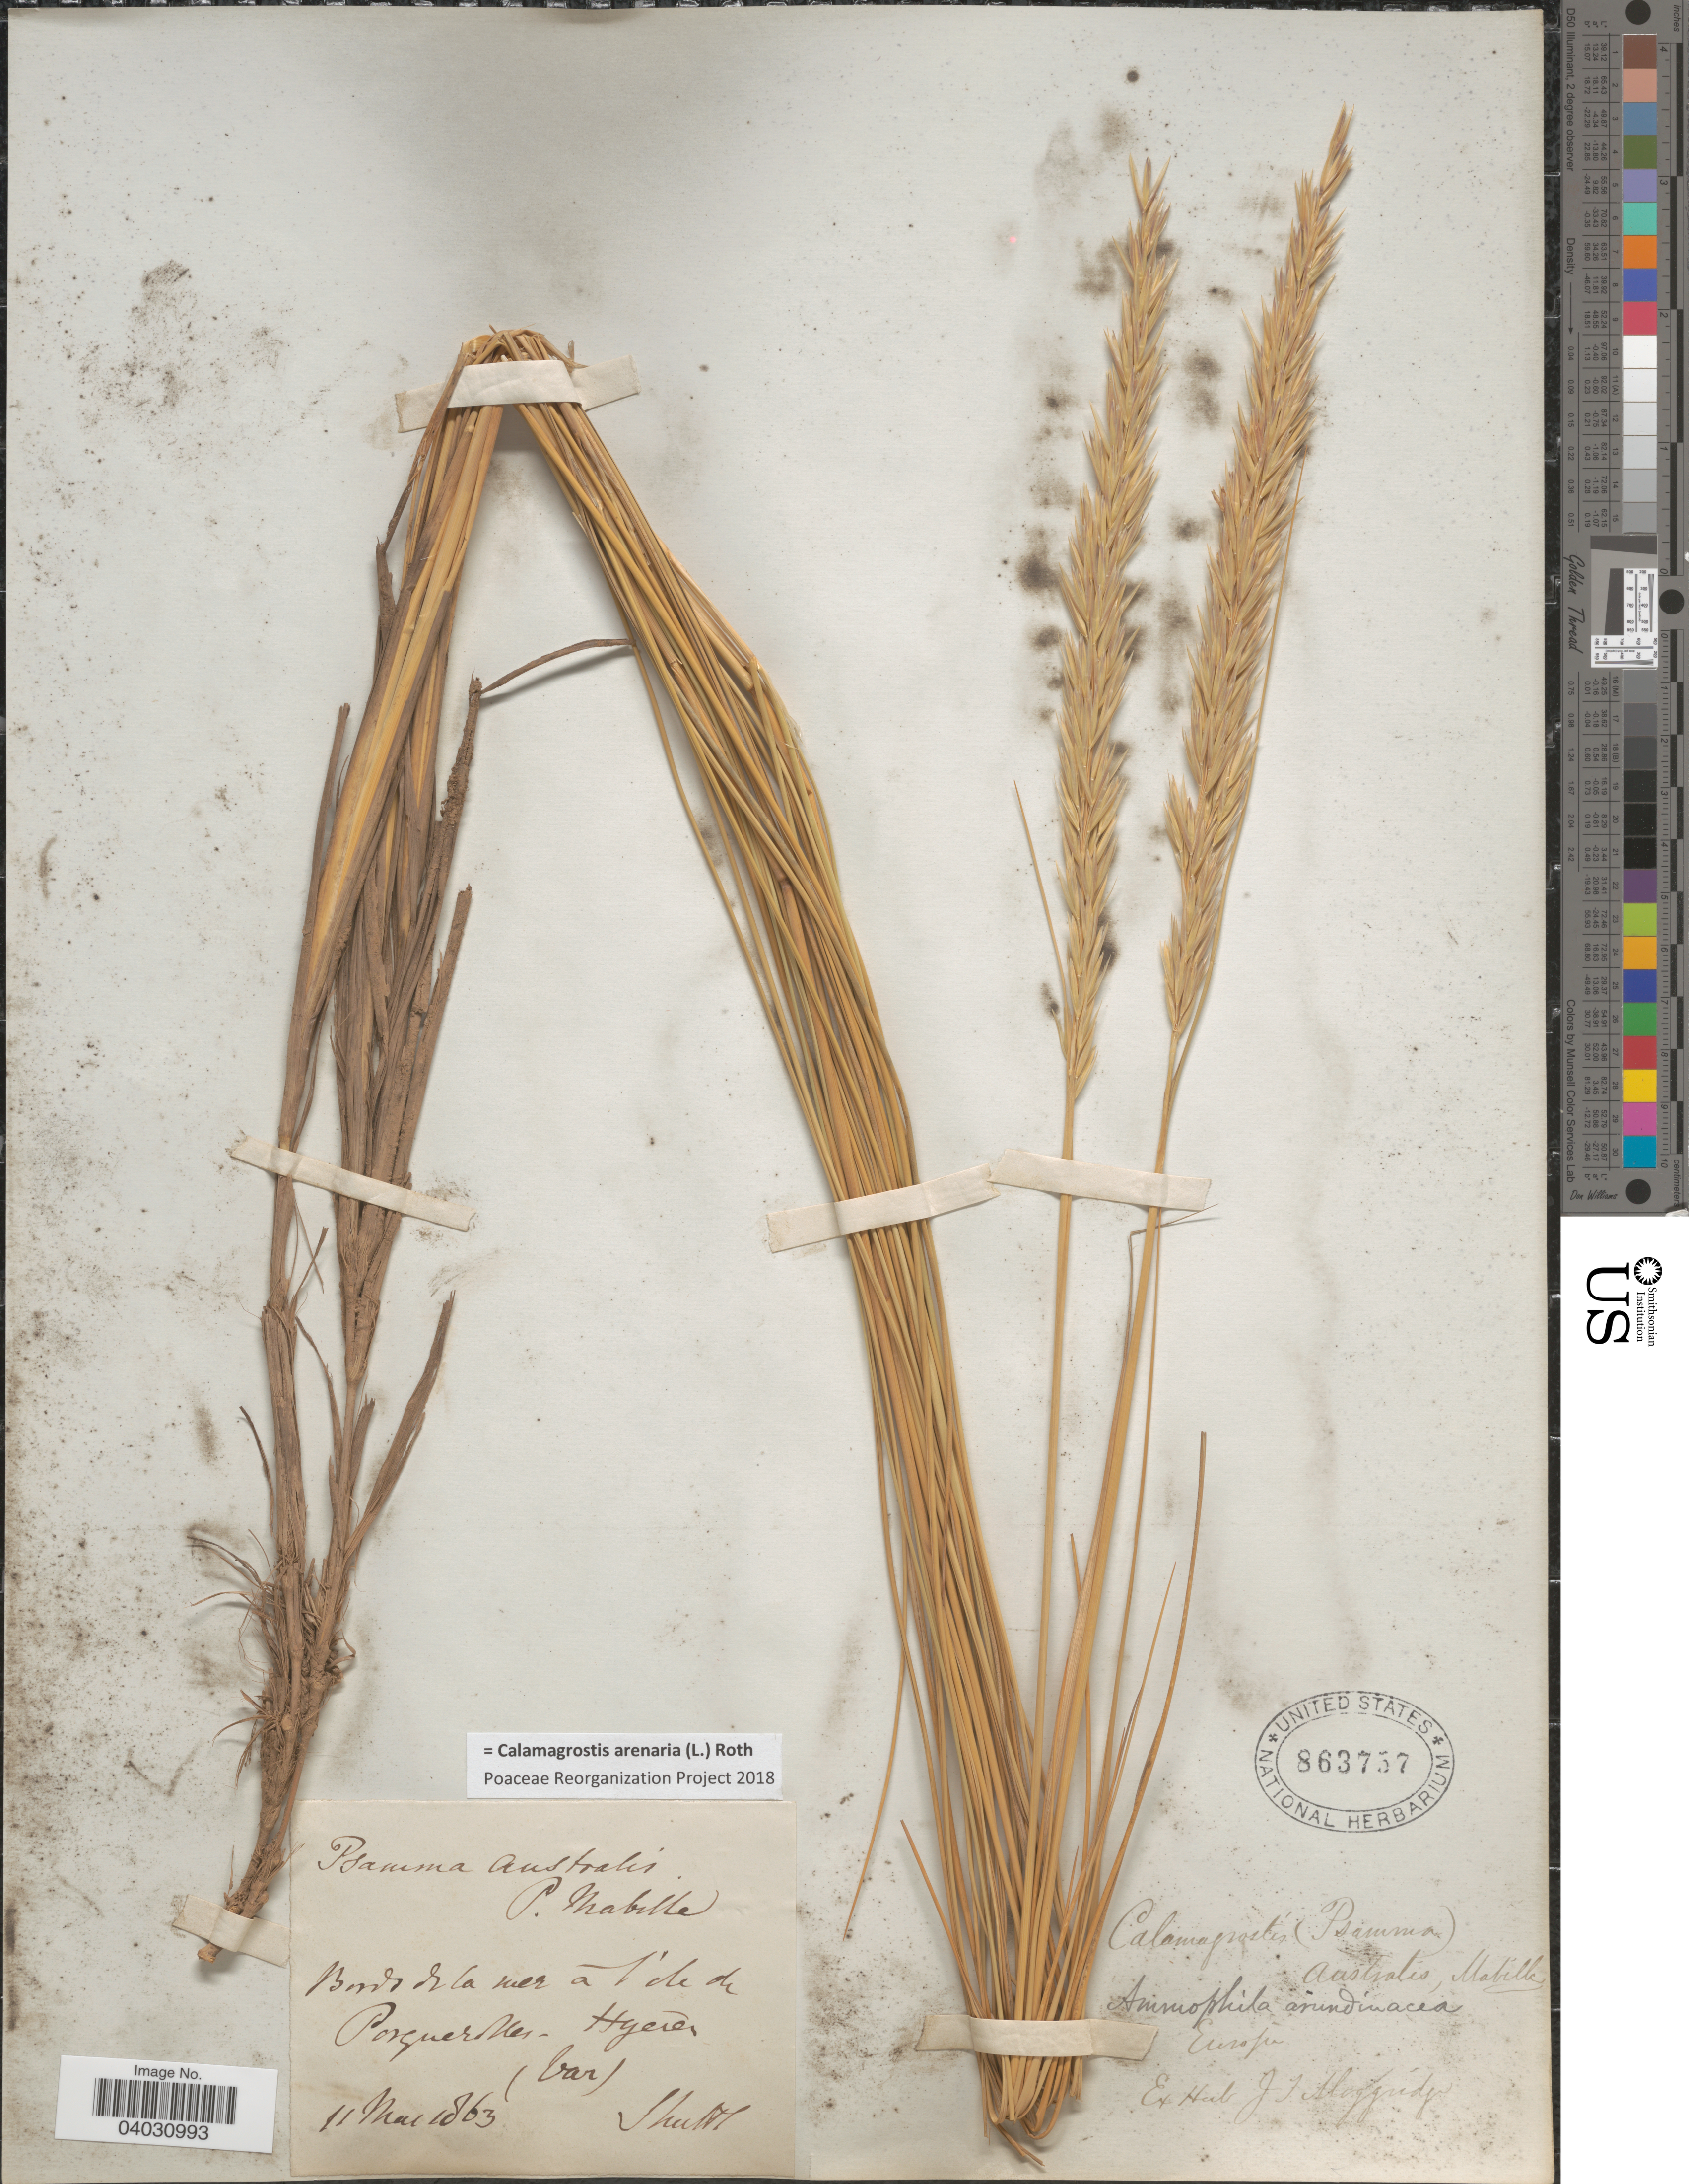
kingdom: Plantae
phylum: Tracheophyta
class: Liliopsida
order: Poales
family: Poaceae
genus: Calamagrostis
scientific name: Calamagrostis arenaria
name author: (L.) Roth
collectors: Shuttl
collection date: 1863-05-11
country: France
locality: Bords de la mer a l'de de Porquernes. Hyerès.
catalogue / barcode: US 863757